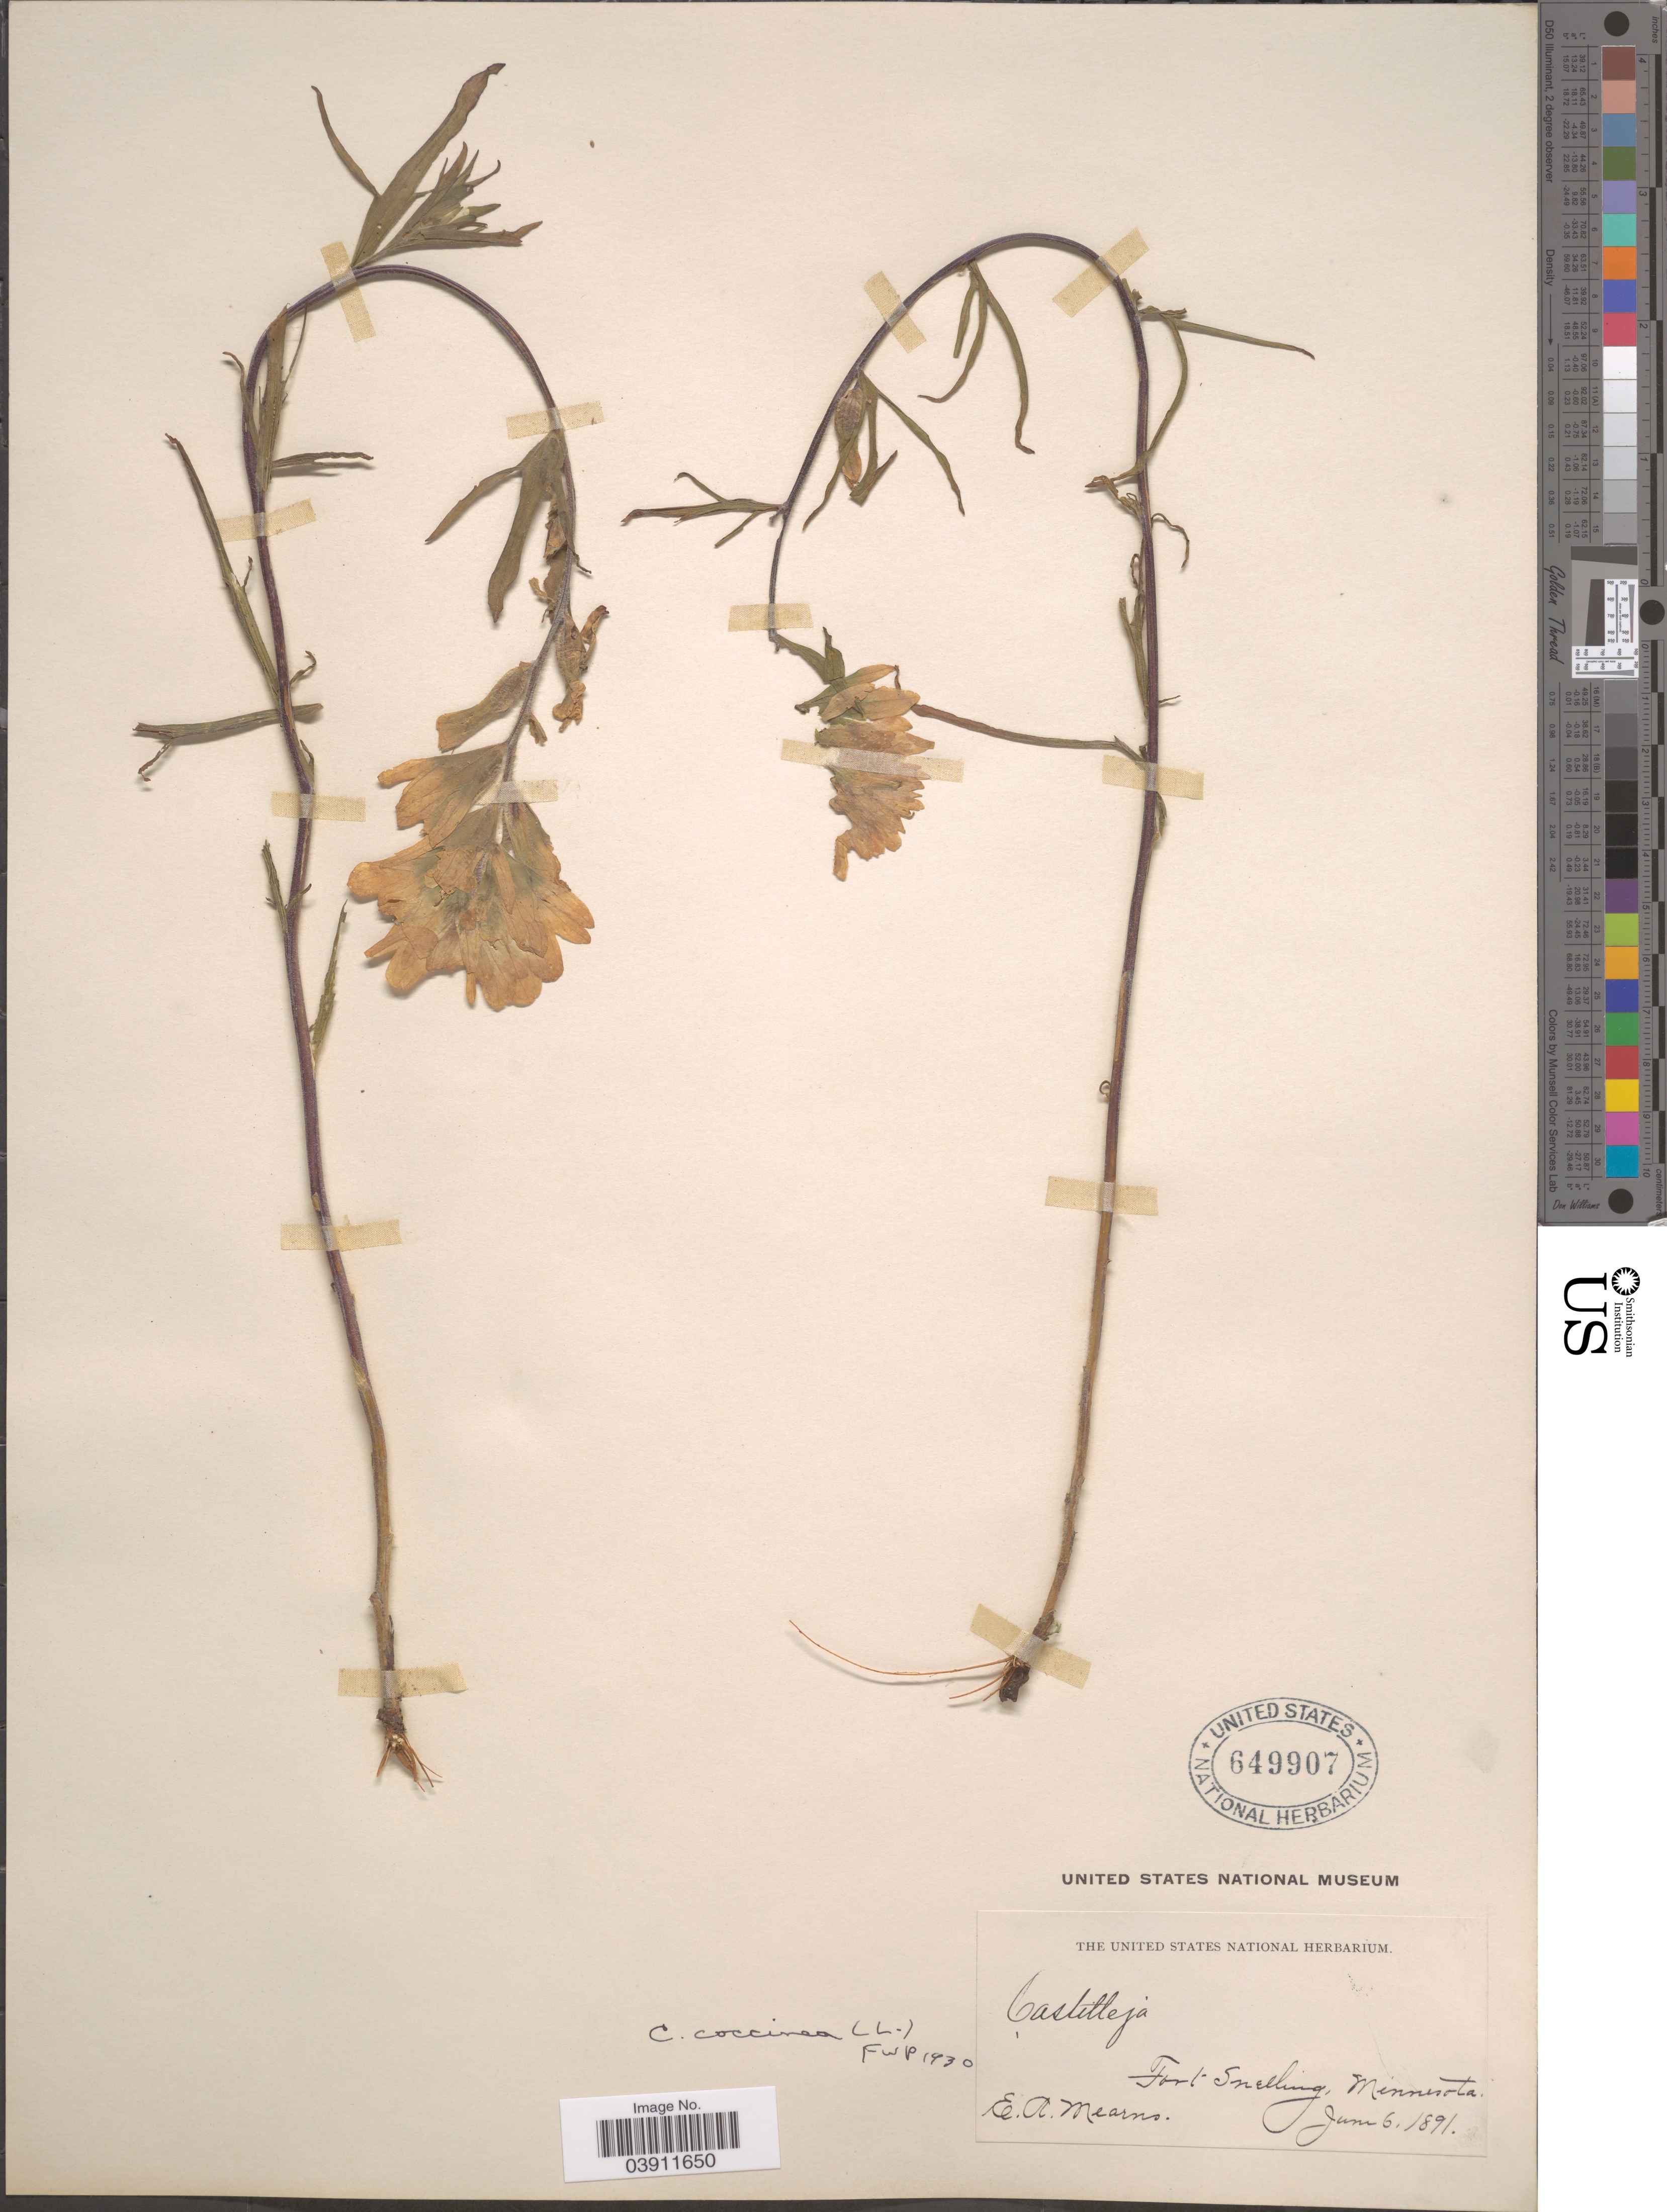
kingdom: Plantae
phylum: Tracheophyta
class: Magnoliopsida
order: Lamiales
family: Orobanchaceae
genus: Castilleja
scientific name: Castilleja coccinea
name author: (L.) Spreng.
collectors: E. A. Mearns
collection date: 1891-06-06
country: United States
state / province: Minnesota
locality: Fort Snelling.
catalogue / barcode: US 649907